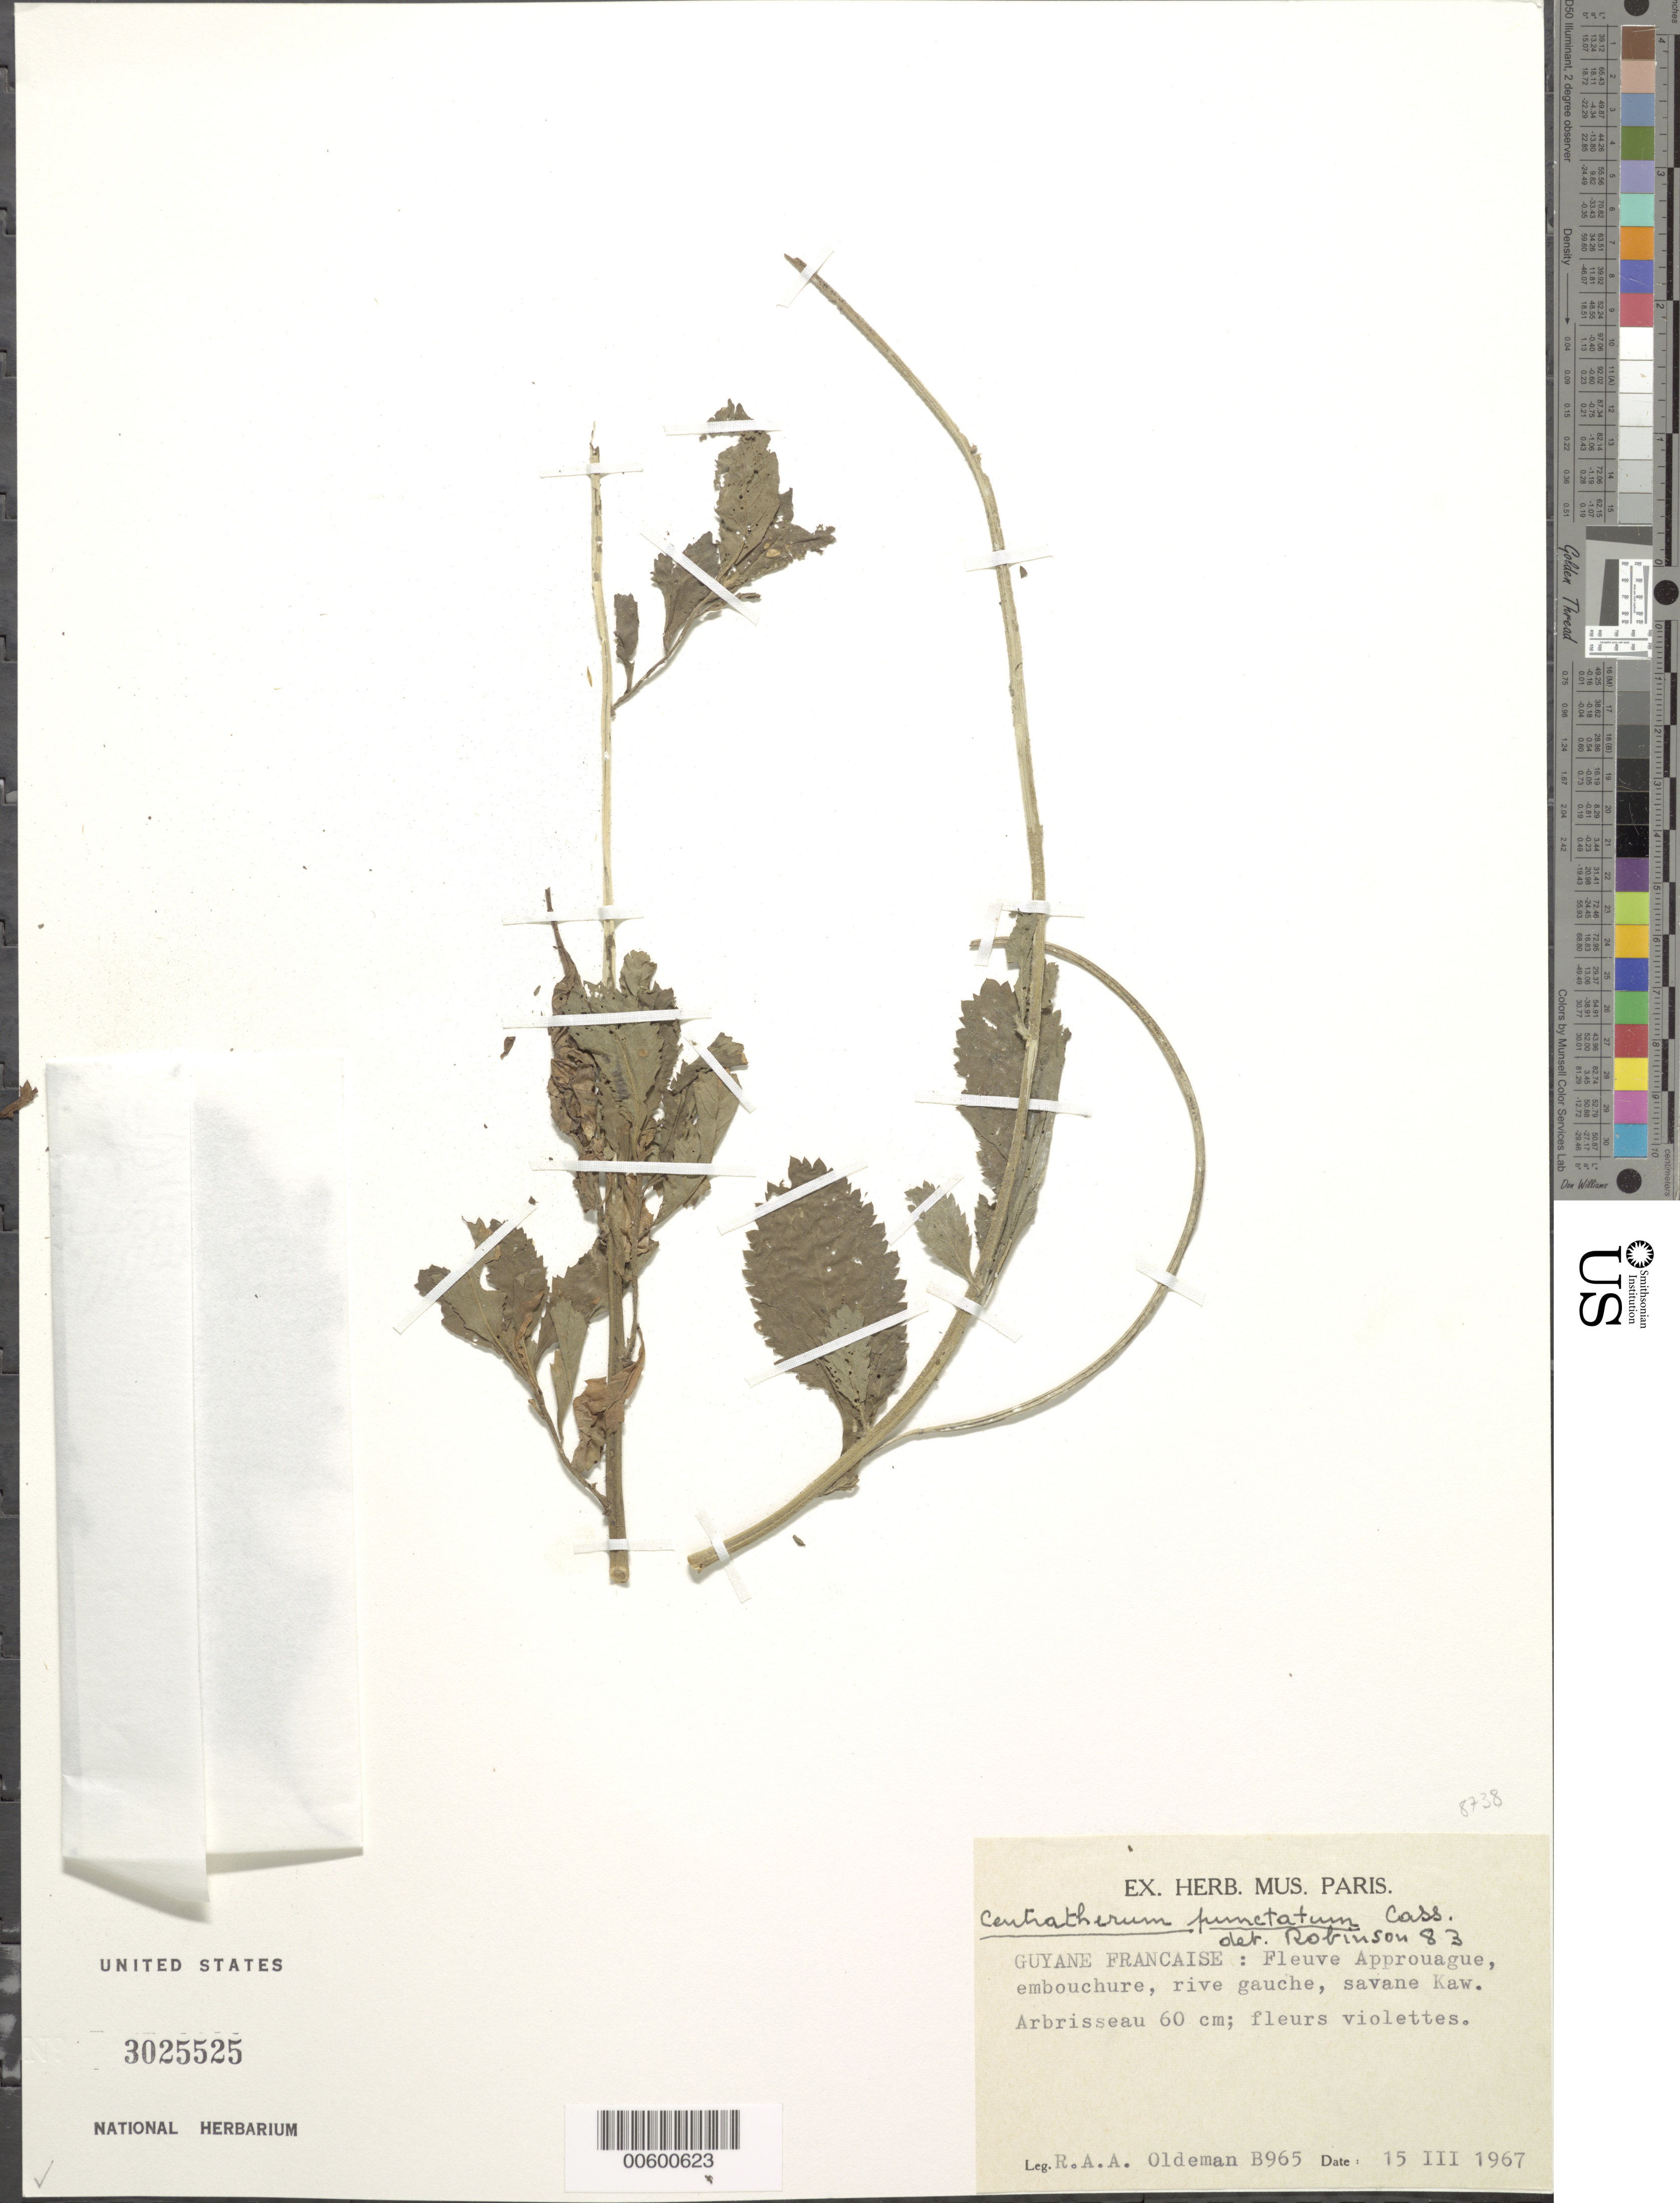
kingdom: Plantae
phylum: Tracheophyta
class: Magnoliopsida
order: Asterales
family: Asteraceae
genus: Centratherum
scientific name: Centratherum punctatum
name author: Cass.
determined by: Robinson, Harold E., (US)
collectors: R. Oldeman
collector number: B 965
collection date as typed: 15-Mar-67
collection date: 1967-03-15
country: French Guiana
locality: Approuague R., savane Kaw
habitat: Riverbank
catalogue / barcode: US 3025525